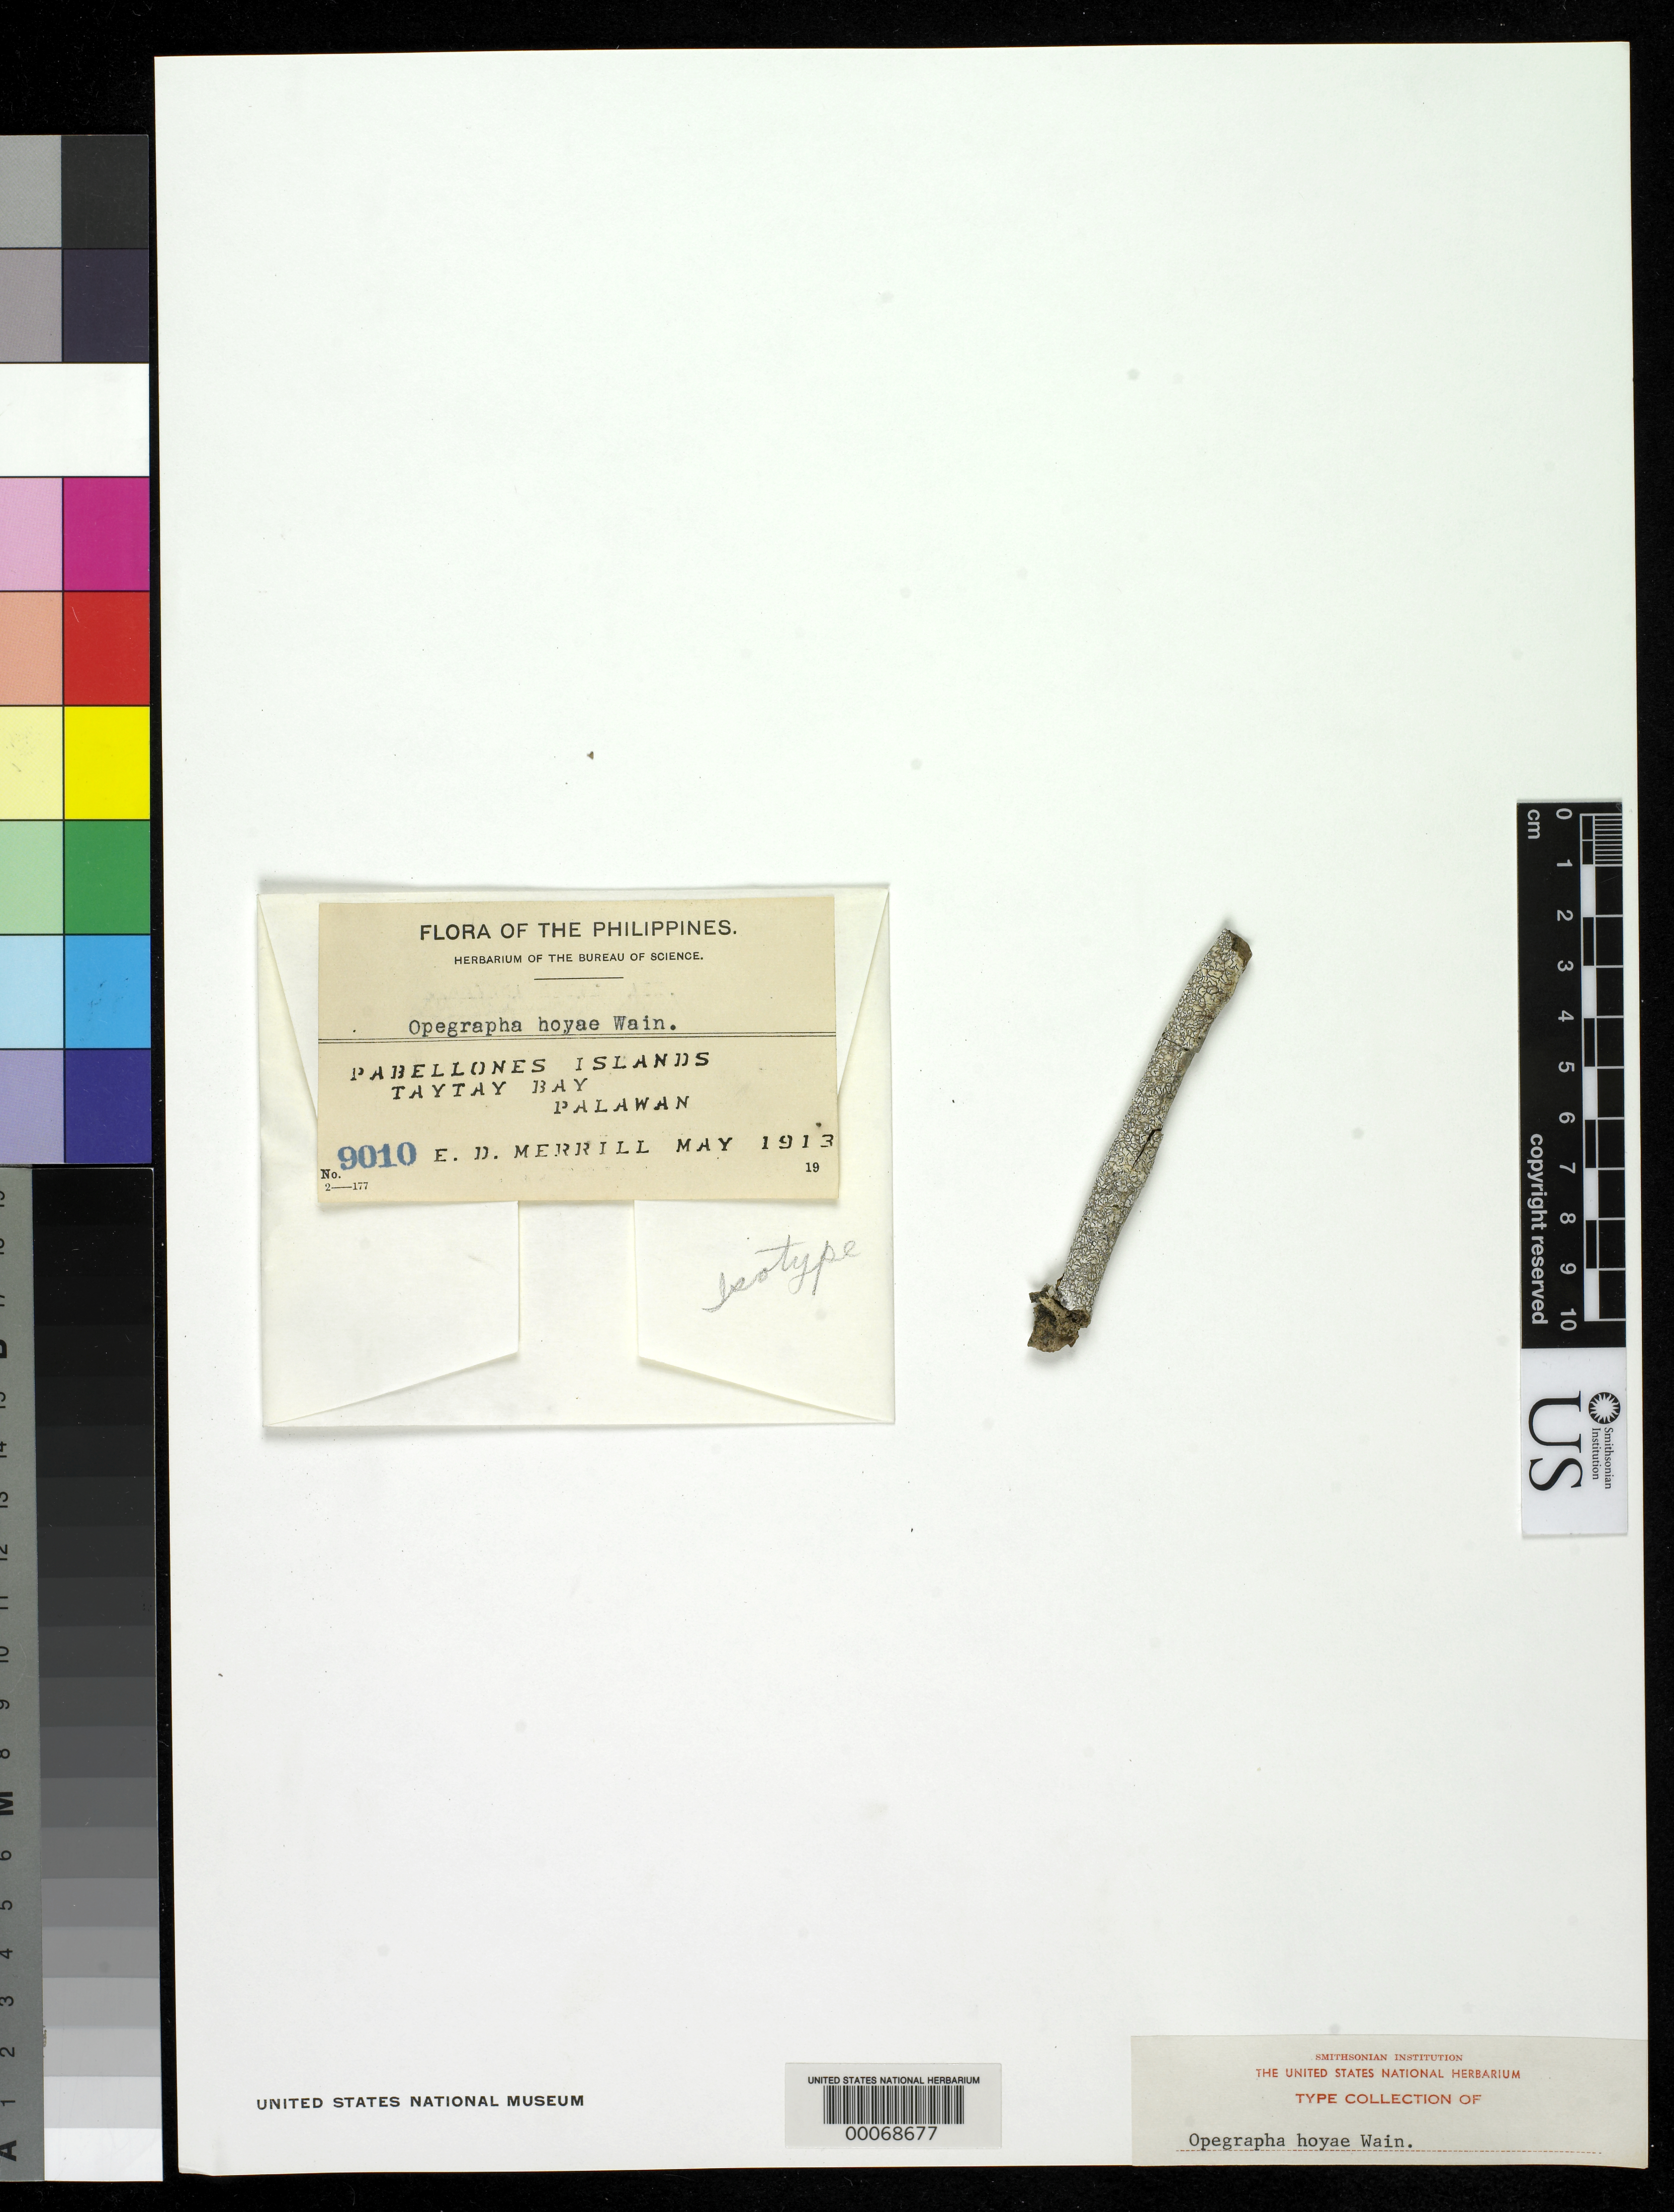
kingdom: Fungi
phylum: Ascomycota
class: Arthoniomycetes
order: Arthoniales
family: Opegraphaceae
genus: Opegrapha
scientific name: Opegrapha hoyae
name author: Vain.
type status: Isotype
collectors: E. D. Merrill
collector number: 9010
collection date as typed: May 1913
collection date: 1913-05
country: Philippines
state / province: Mimaropa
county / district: Palawan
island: Palawan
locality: Pabellones Is., Taytay Bay.